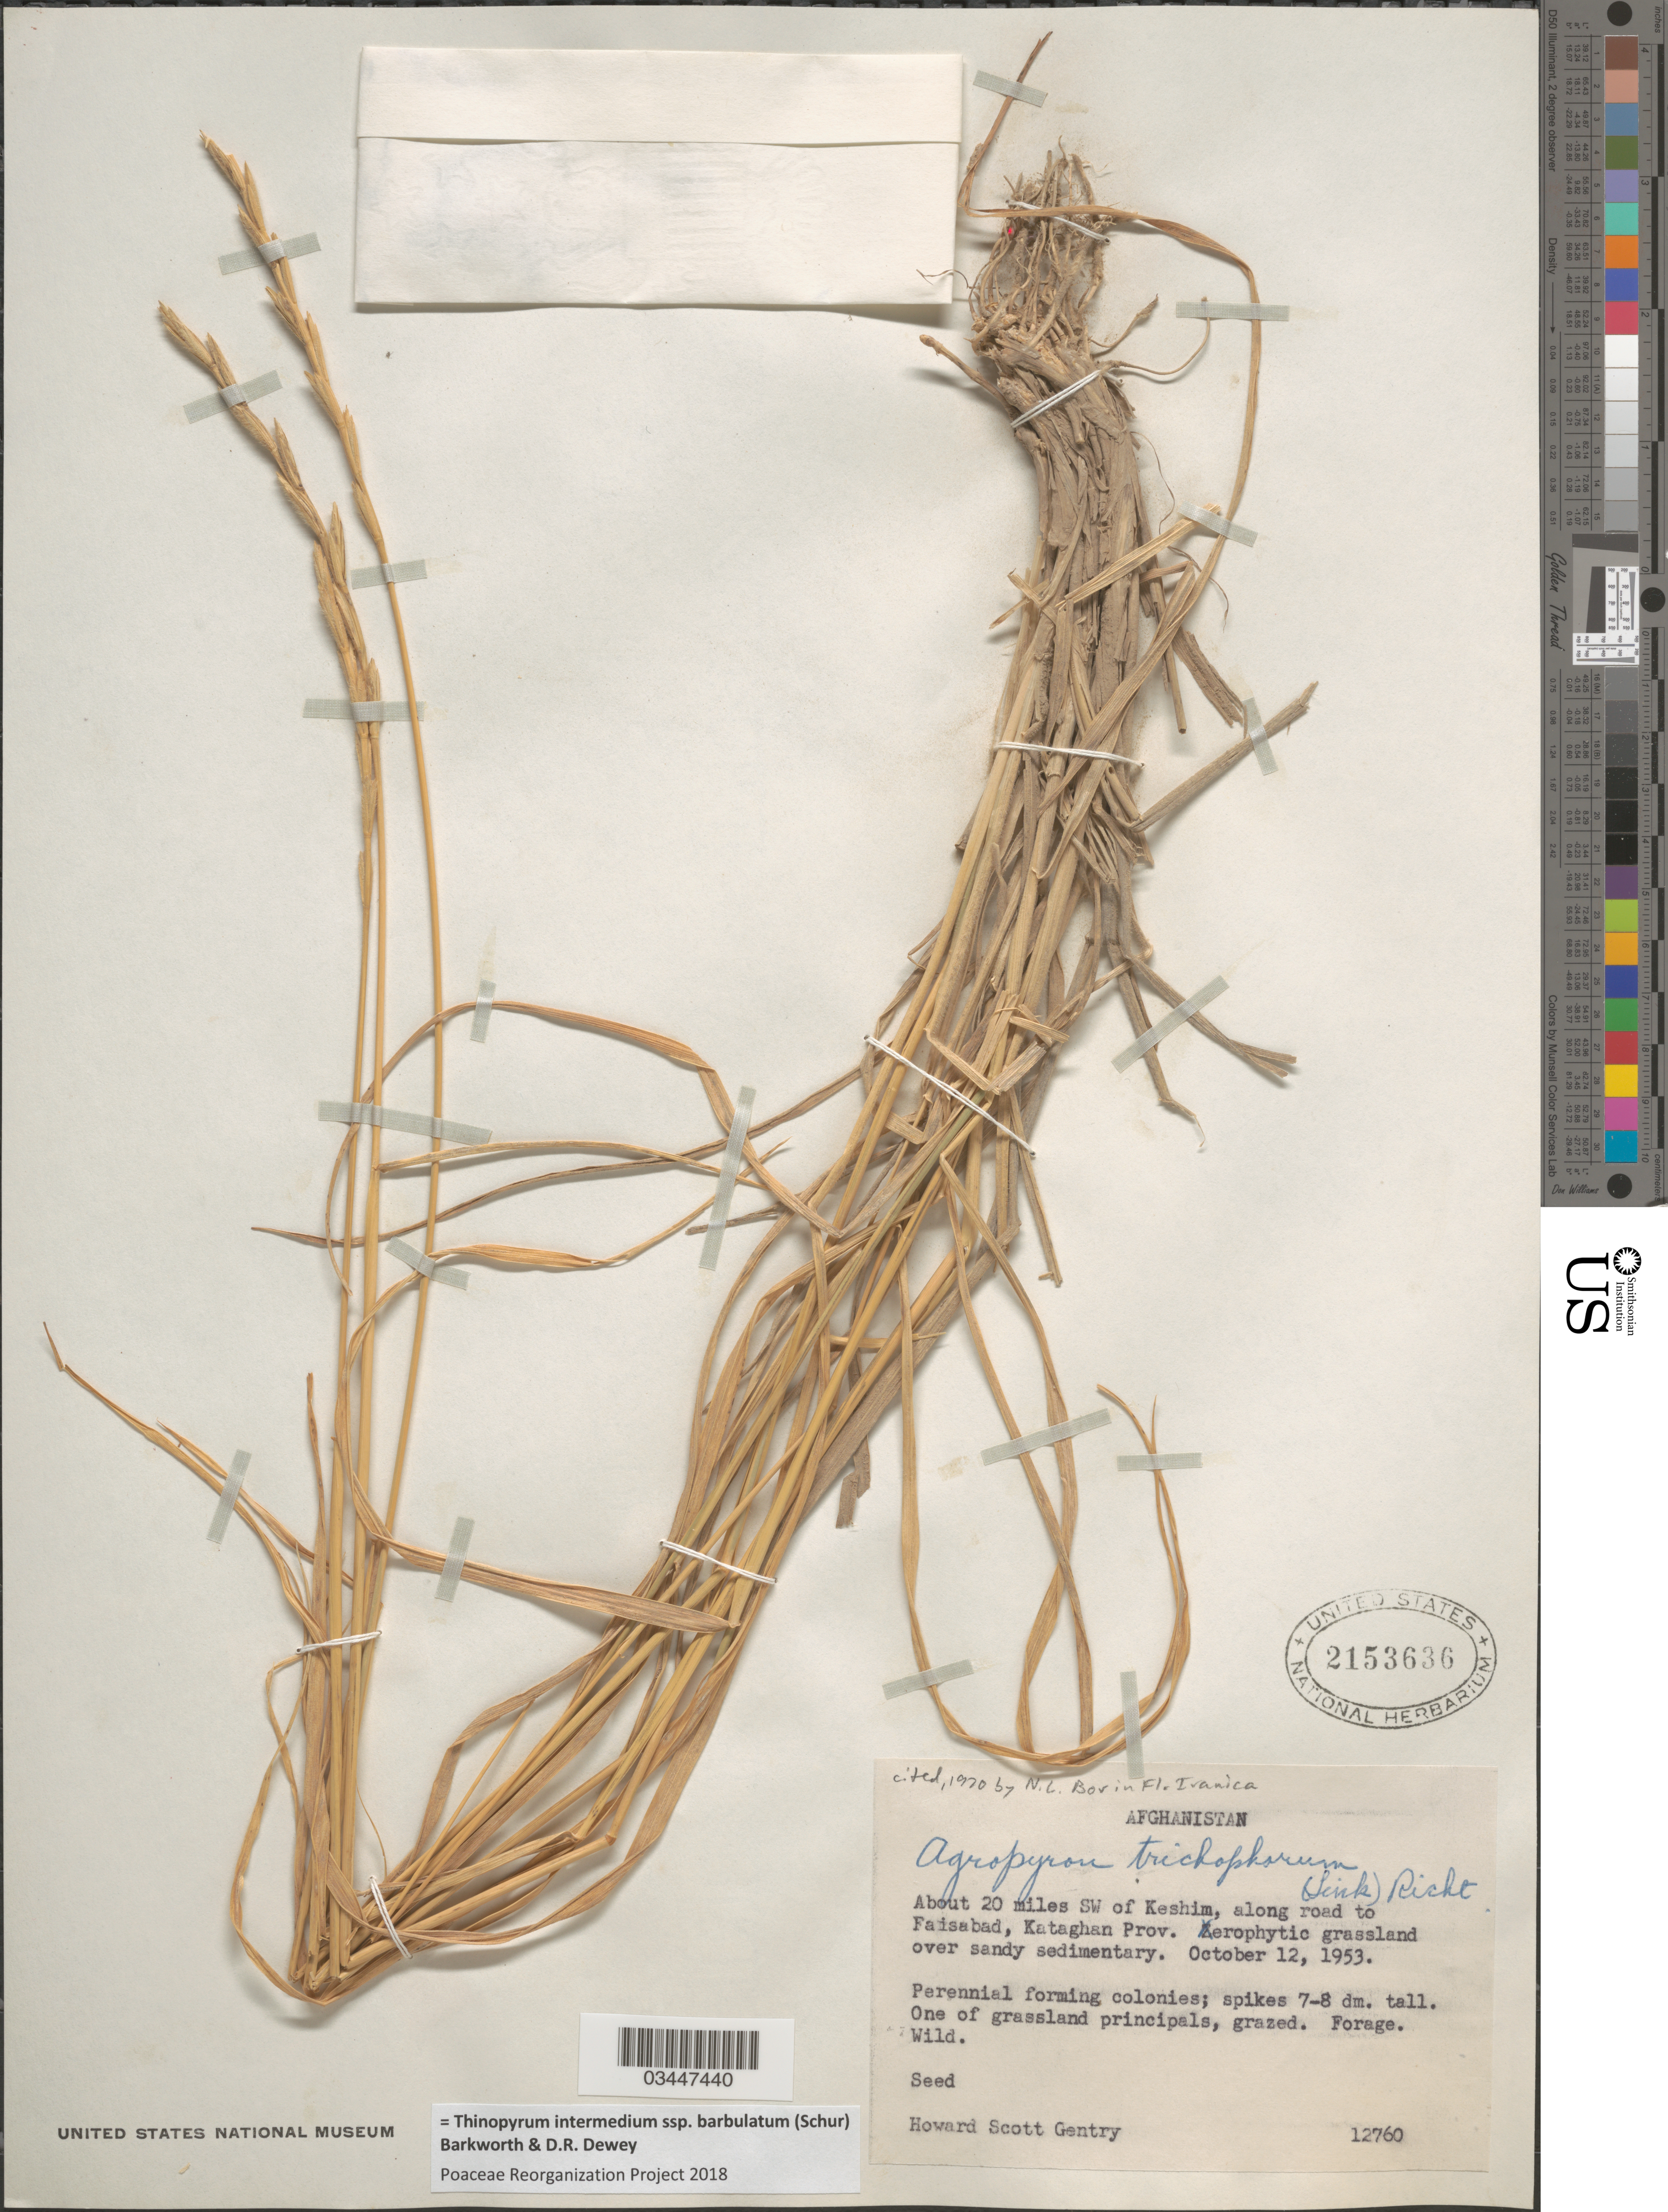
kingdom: Plantae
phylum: Tracheophyta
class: Liliopsida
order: Poales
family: Poaceae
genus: Thinopyrum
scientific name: Thinopyrum intermedium subsp. barbulatum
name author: (Schur) Barkworth & Dewey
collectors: H. S. Gentry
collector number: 12760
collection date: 1953-10-12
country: Afghanistan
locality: About 20 miles SW of Keshim, along road to Faisabad, Kataghan Prov.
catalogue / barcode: US 2153636